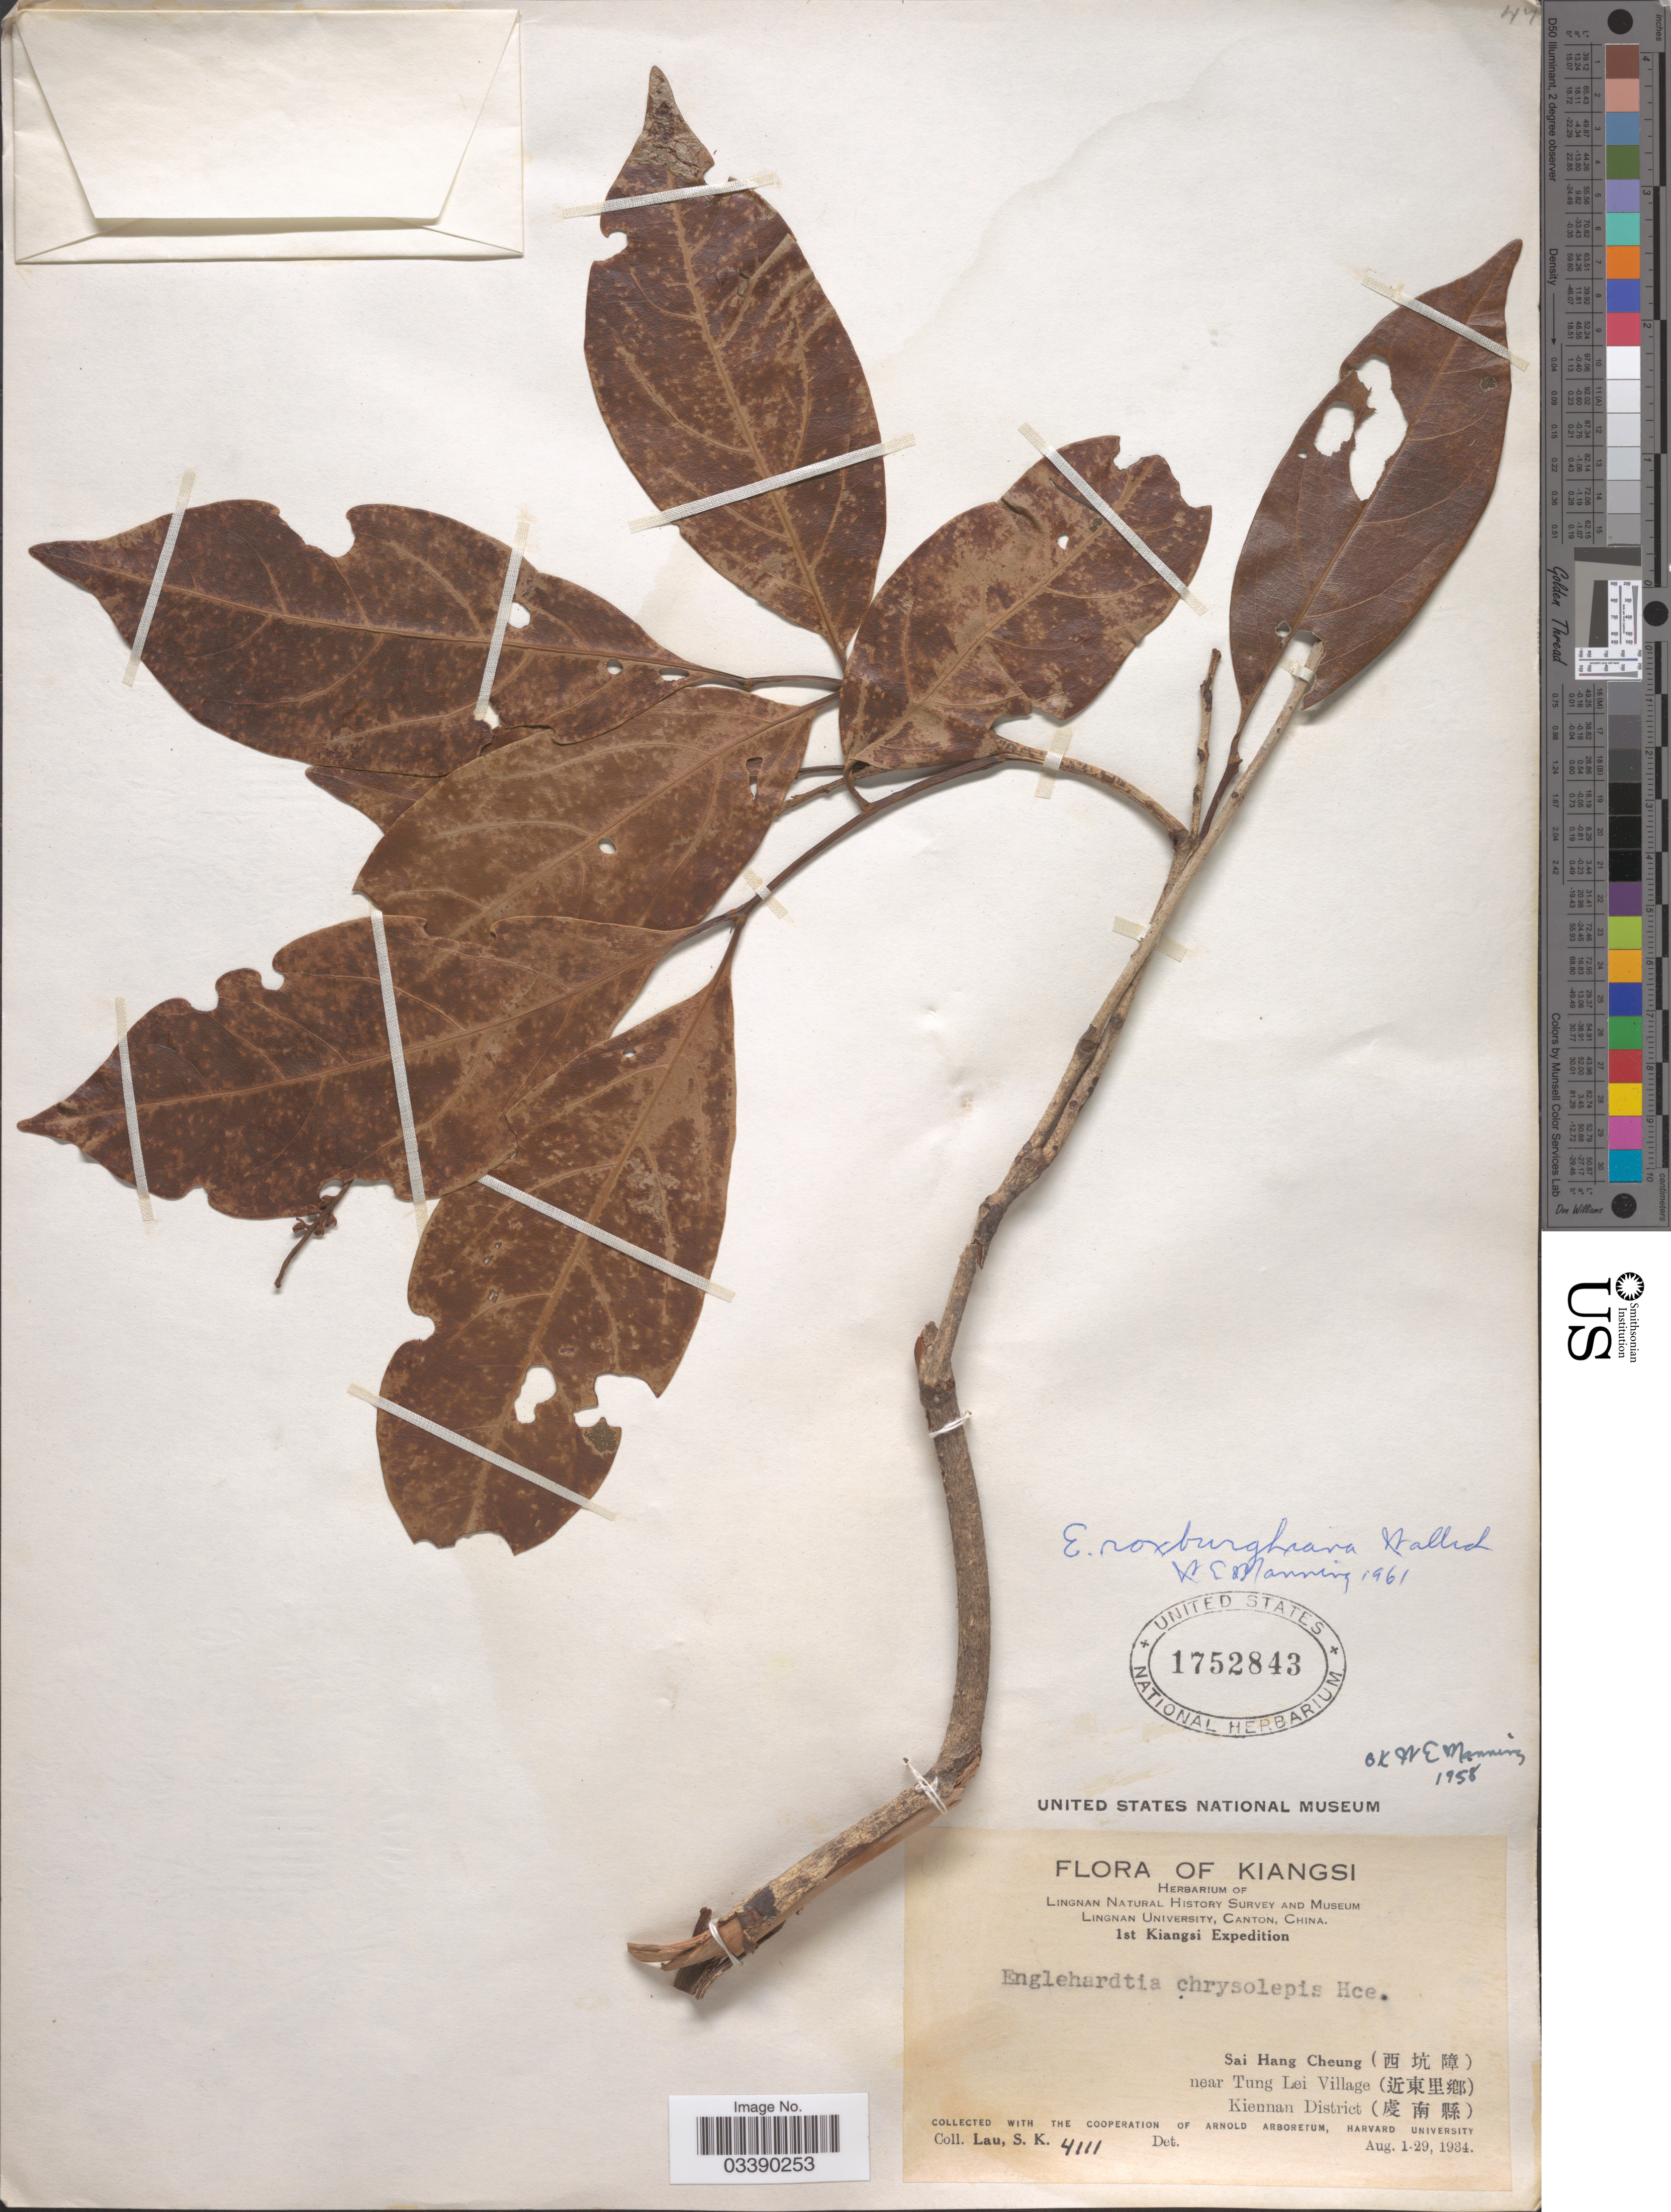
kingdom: Plantae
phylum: Tracheophyta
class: Magnoliopsida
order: Fagales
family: Juglandaceae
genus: Engelhardia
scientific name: Engelhardia roxburghiana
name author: Lindl.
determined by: Strong, M. T., (US), Smithsonian Institution - National Museum of Natural History (UNITED STATES)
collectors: S. K. Lau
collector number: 4111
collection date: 1934-08-01/1934-08-29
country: China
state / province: Jiangxi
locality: Kiangsi. Sai Hang Cheung (X) near Tung Lei Village (X) Kiennan District (X).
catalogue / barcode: US 1752843